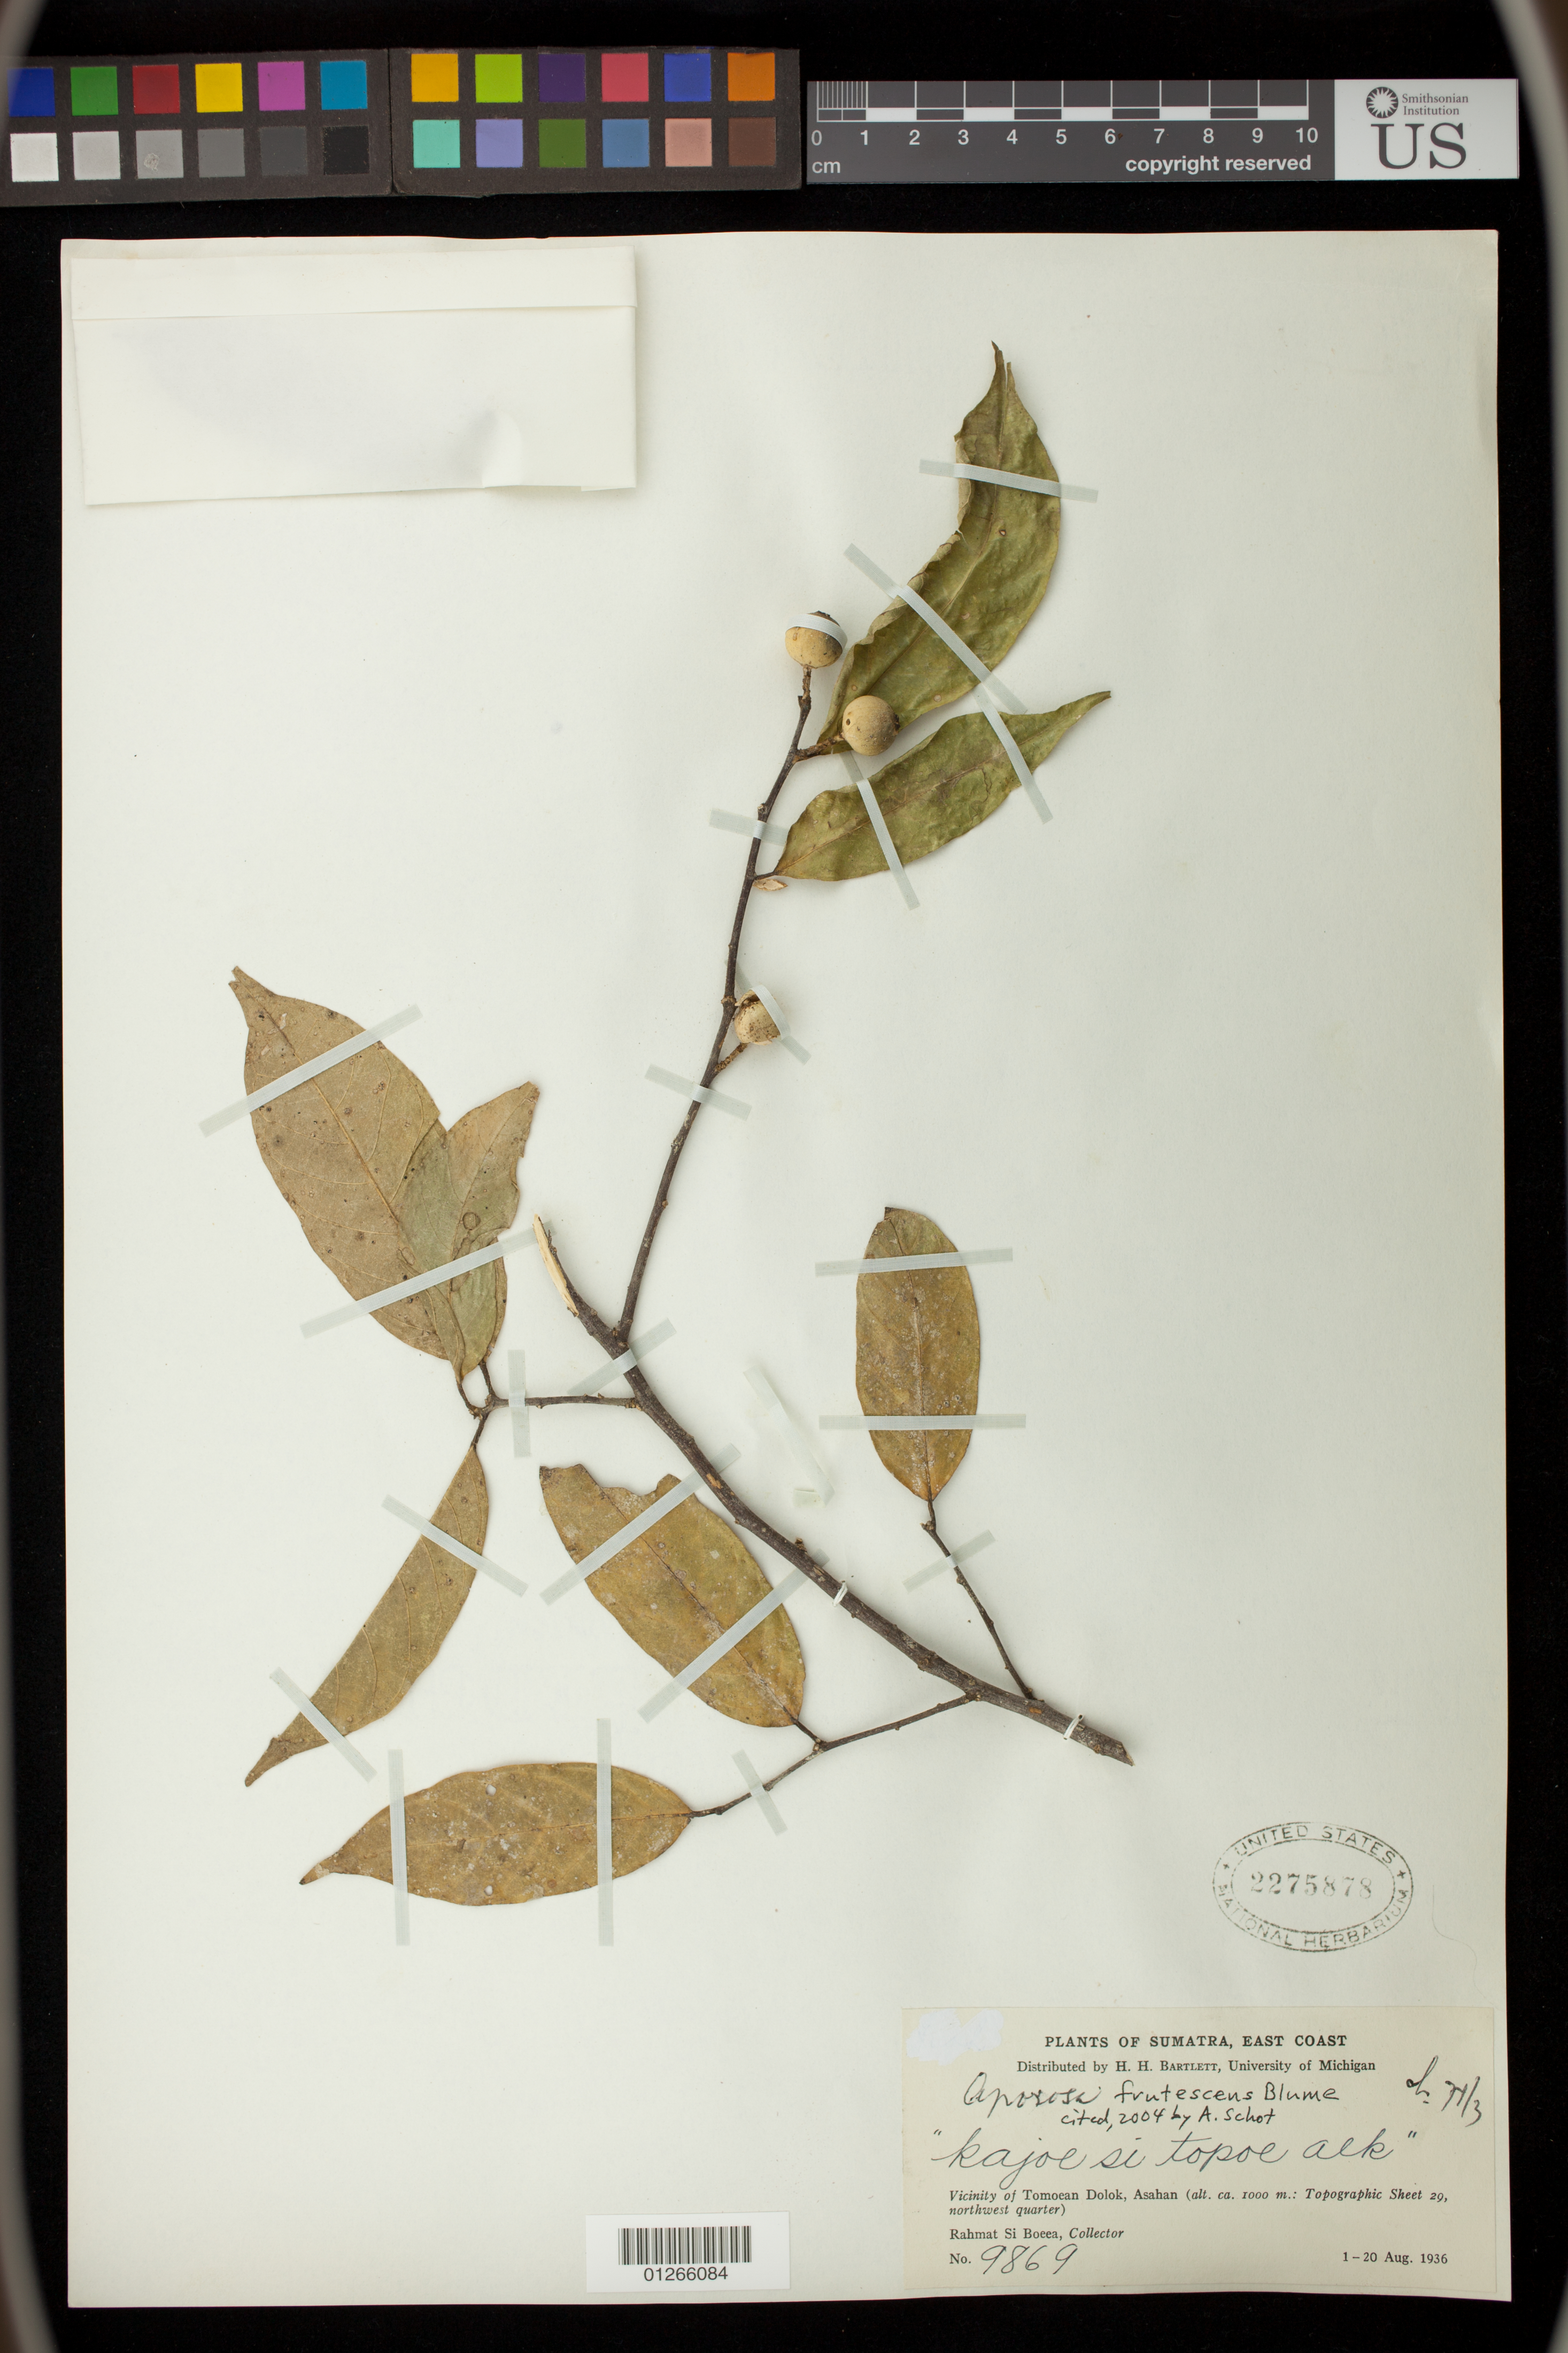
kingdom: Plantae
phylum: Tracheophyta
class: Magnoliopsida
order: Malpighiales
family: Phyllanthaceae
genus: Aporosa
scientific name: Aporosa frutescens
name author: Blume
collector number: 9869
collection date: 1936-08-01/1936-08-20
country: Indonesia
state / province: Sumatra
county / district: Sumatera Utara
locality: Sumatra, East Coast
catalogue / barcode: US 2275878